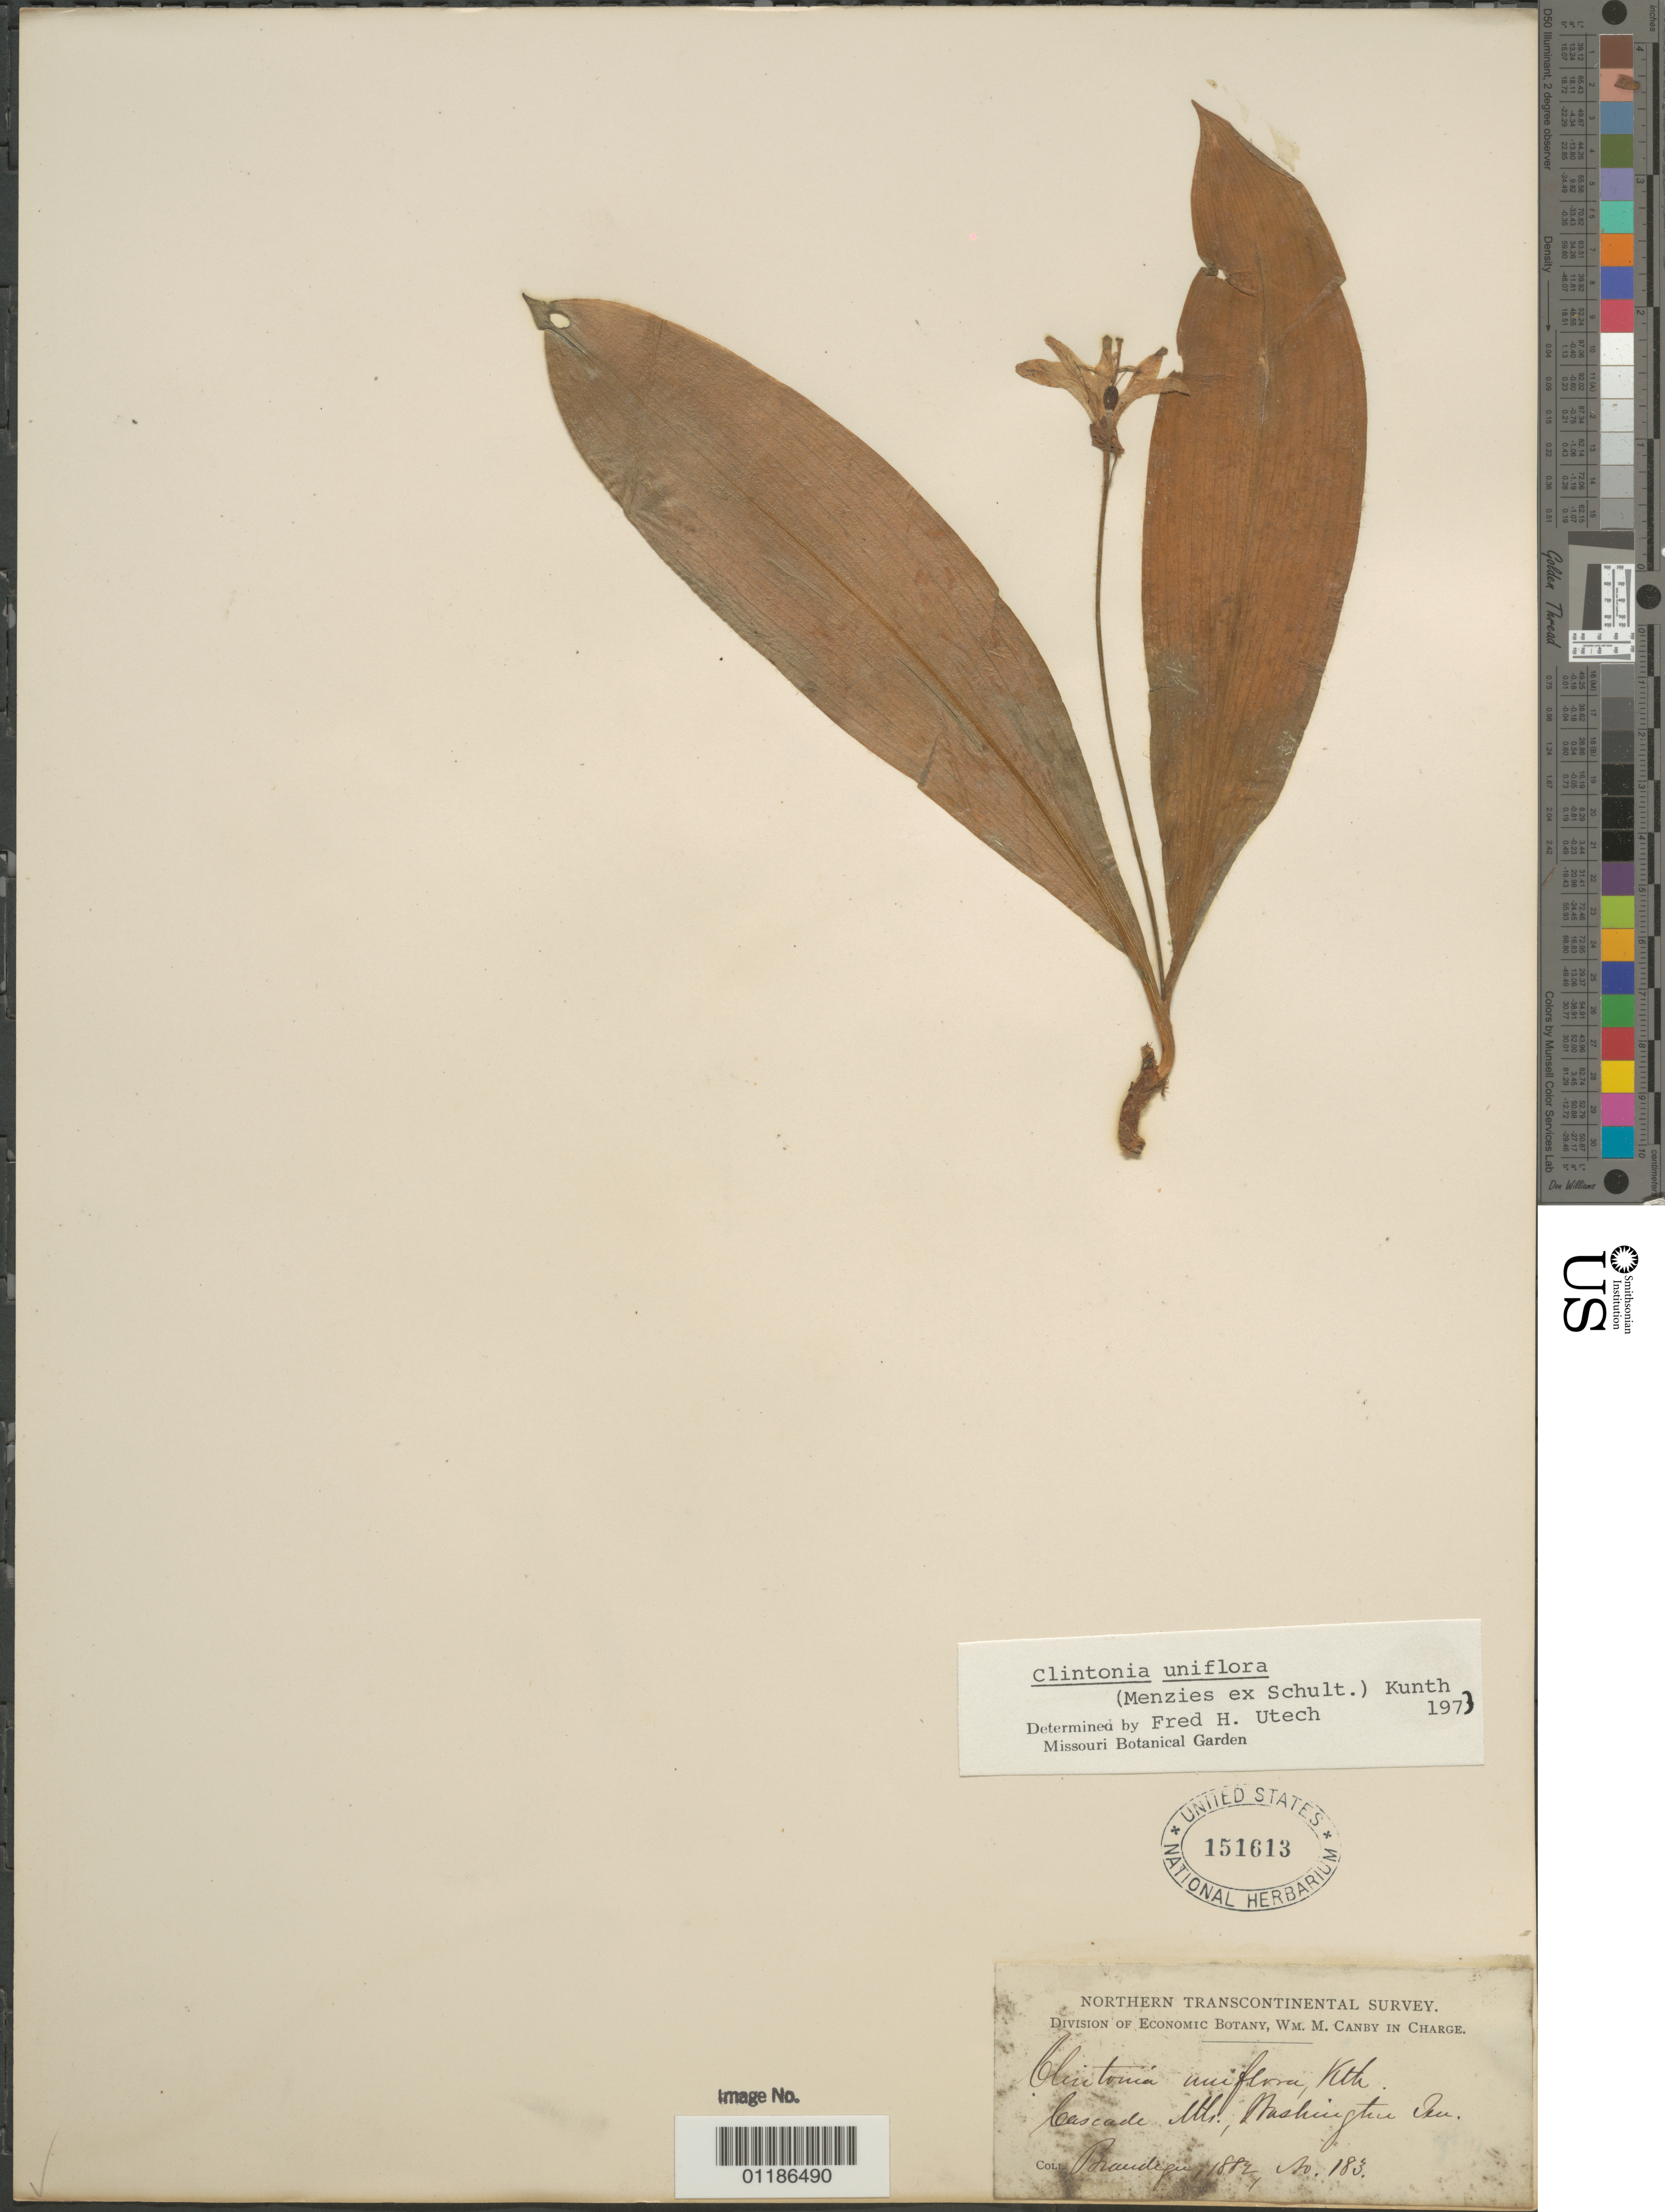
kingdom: Plantae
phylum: Tracheophyta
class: Liliopsida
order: Liliales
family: Liliaceae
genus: Clintonia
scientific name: Clintonia uniflora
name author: Kunth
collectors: -- Brandegee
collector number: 183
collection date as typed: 1882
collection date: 1882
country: United States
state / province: Washington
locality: Cascade Mts.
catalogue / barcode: US 151613